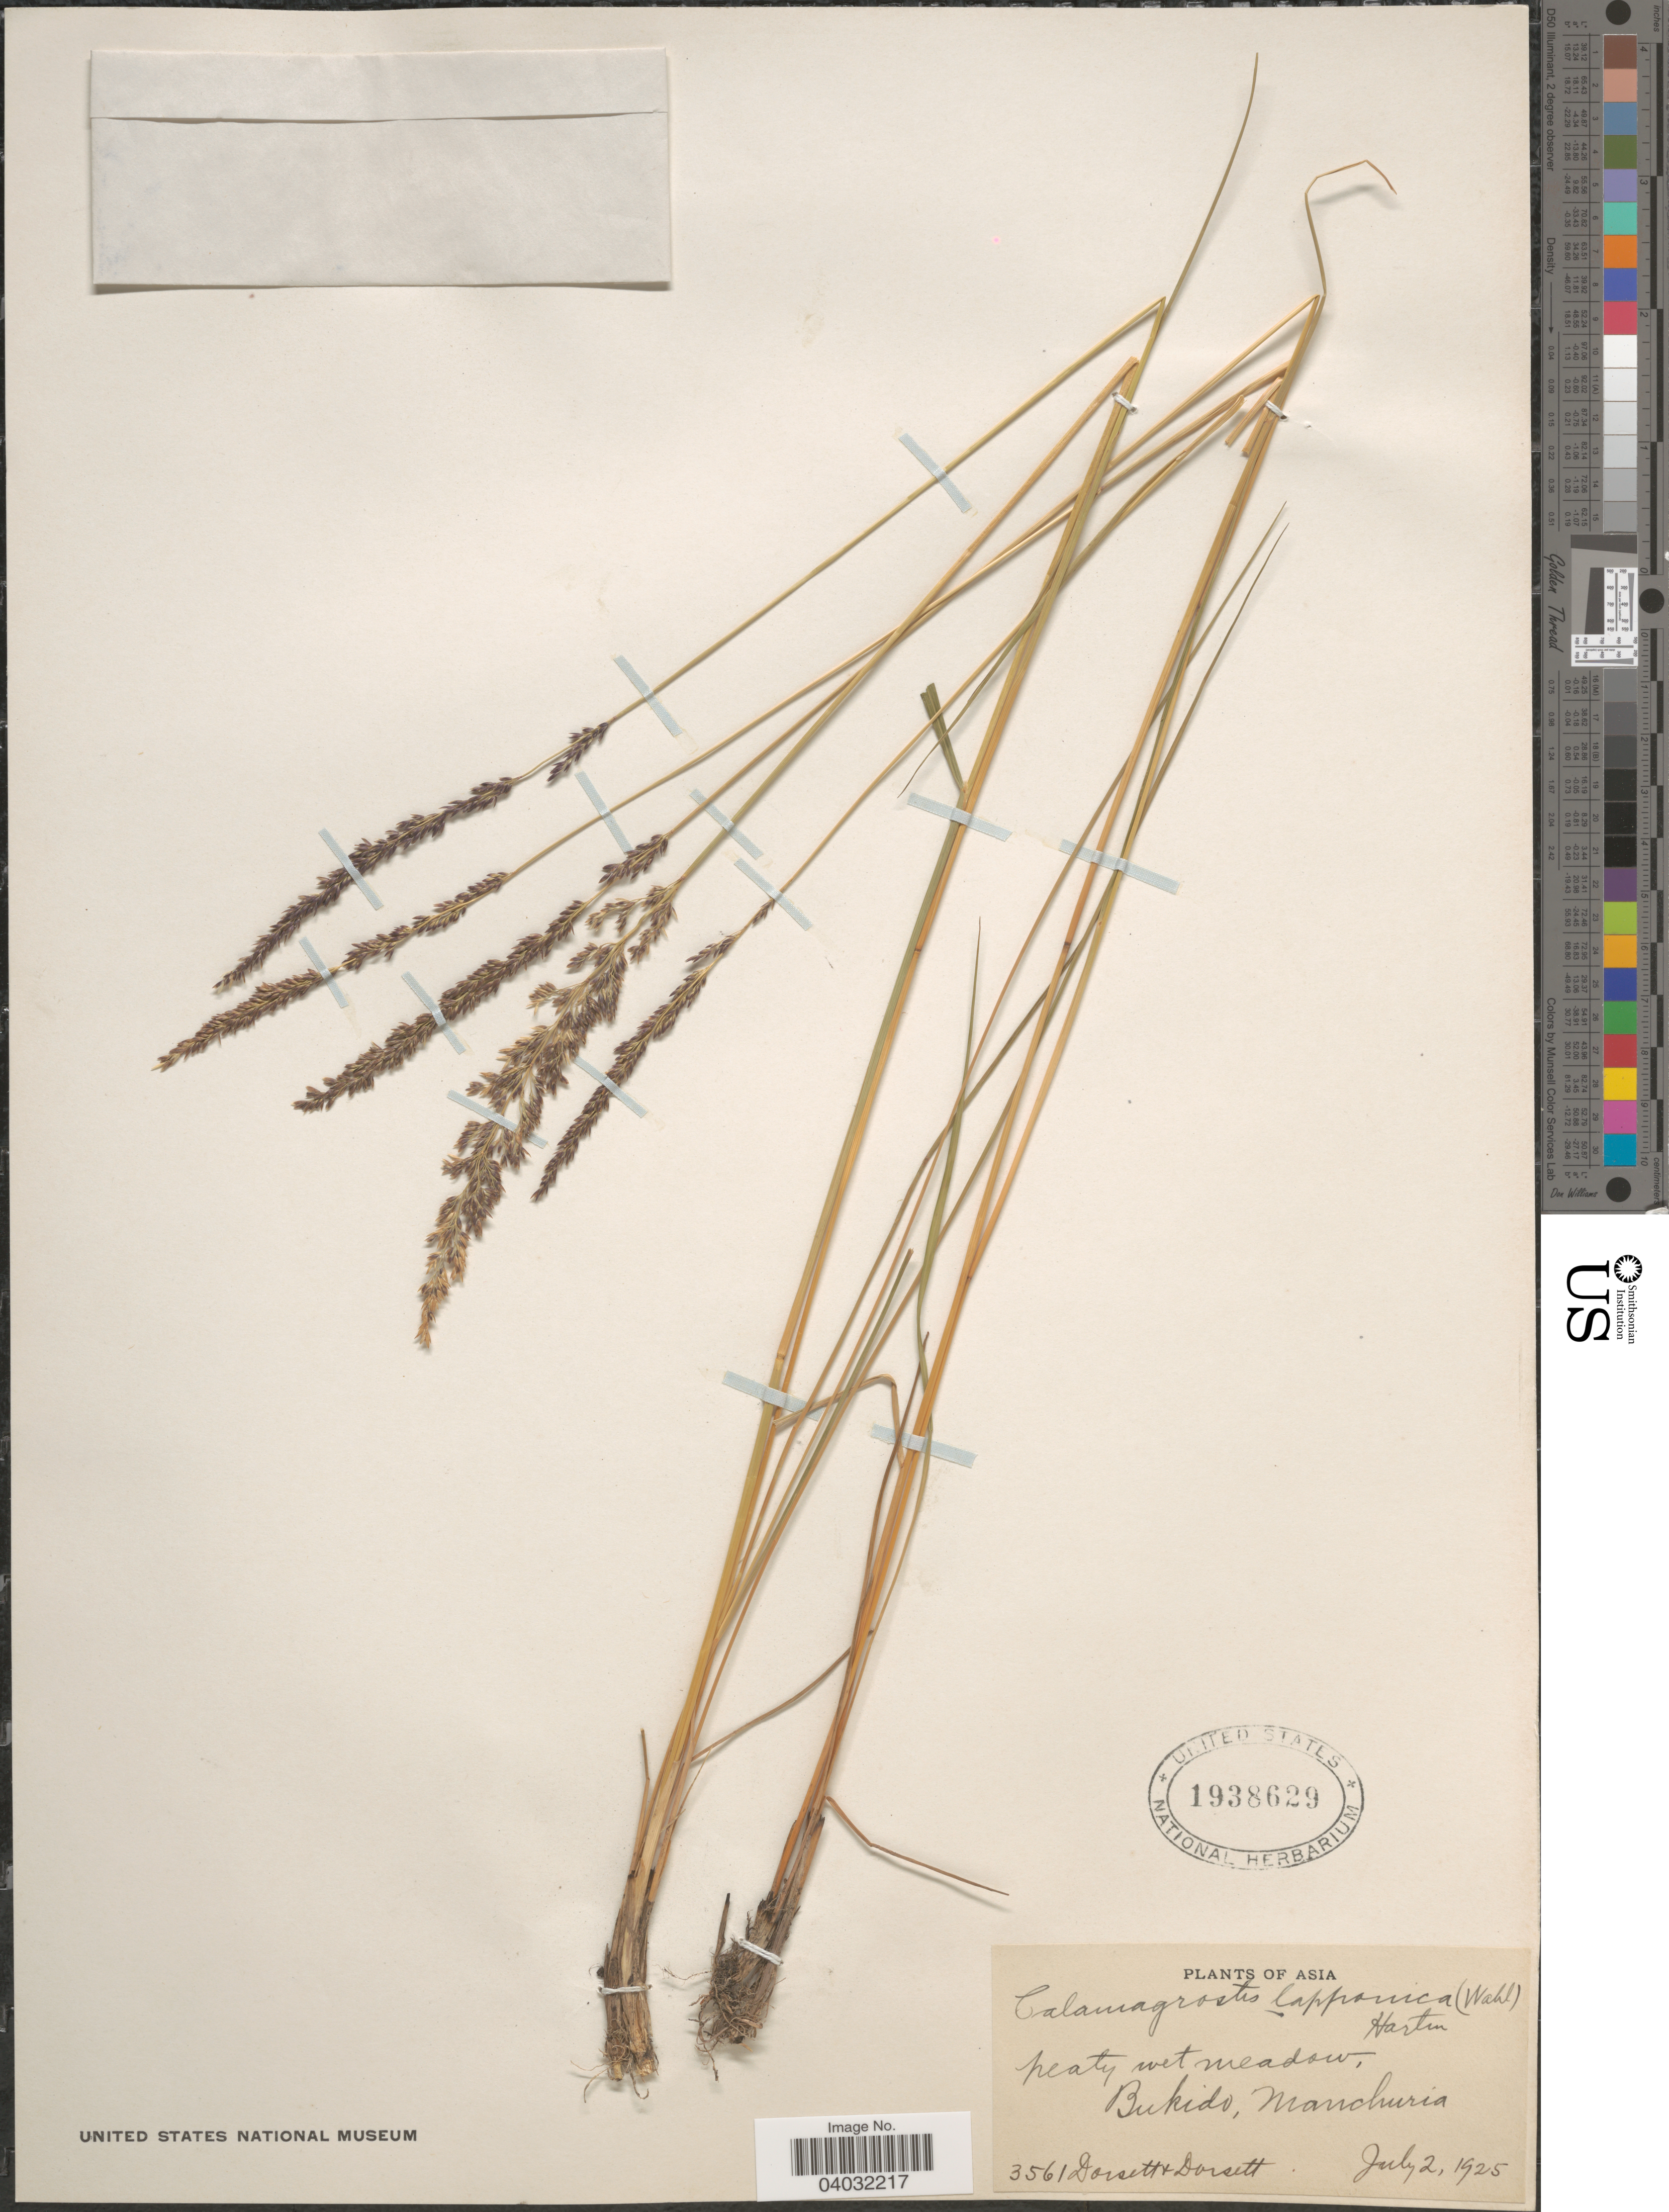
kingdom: Plantae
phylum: Tracheophyta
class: Liliopsida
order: Poales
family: Poaceae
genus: Calamagrostis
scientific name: Calamagrostis lapponica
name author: (Wahlenb.) Hartm.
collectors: -- Dorsett & -- Dorsett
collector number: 3561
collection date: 1925-07-02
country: China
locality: Asia. Bukido, Manchuria.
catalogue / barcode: US 1938629